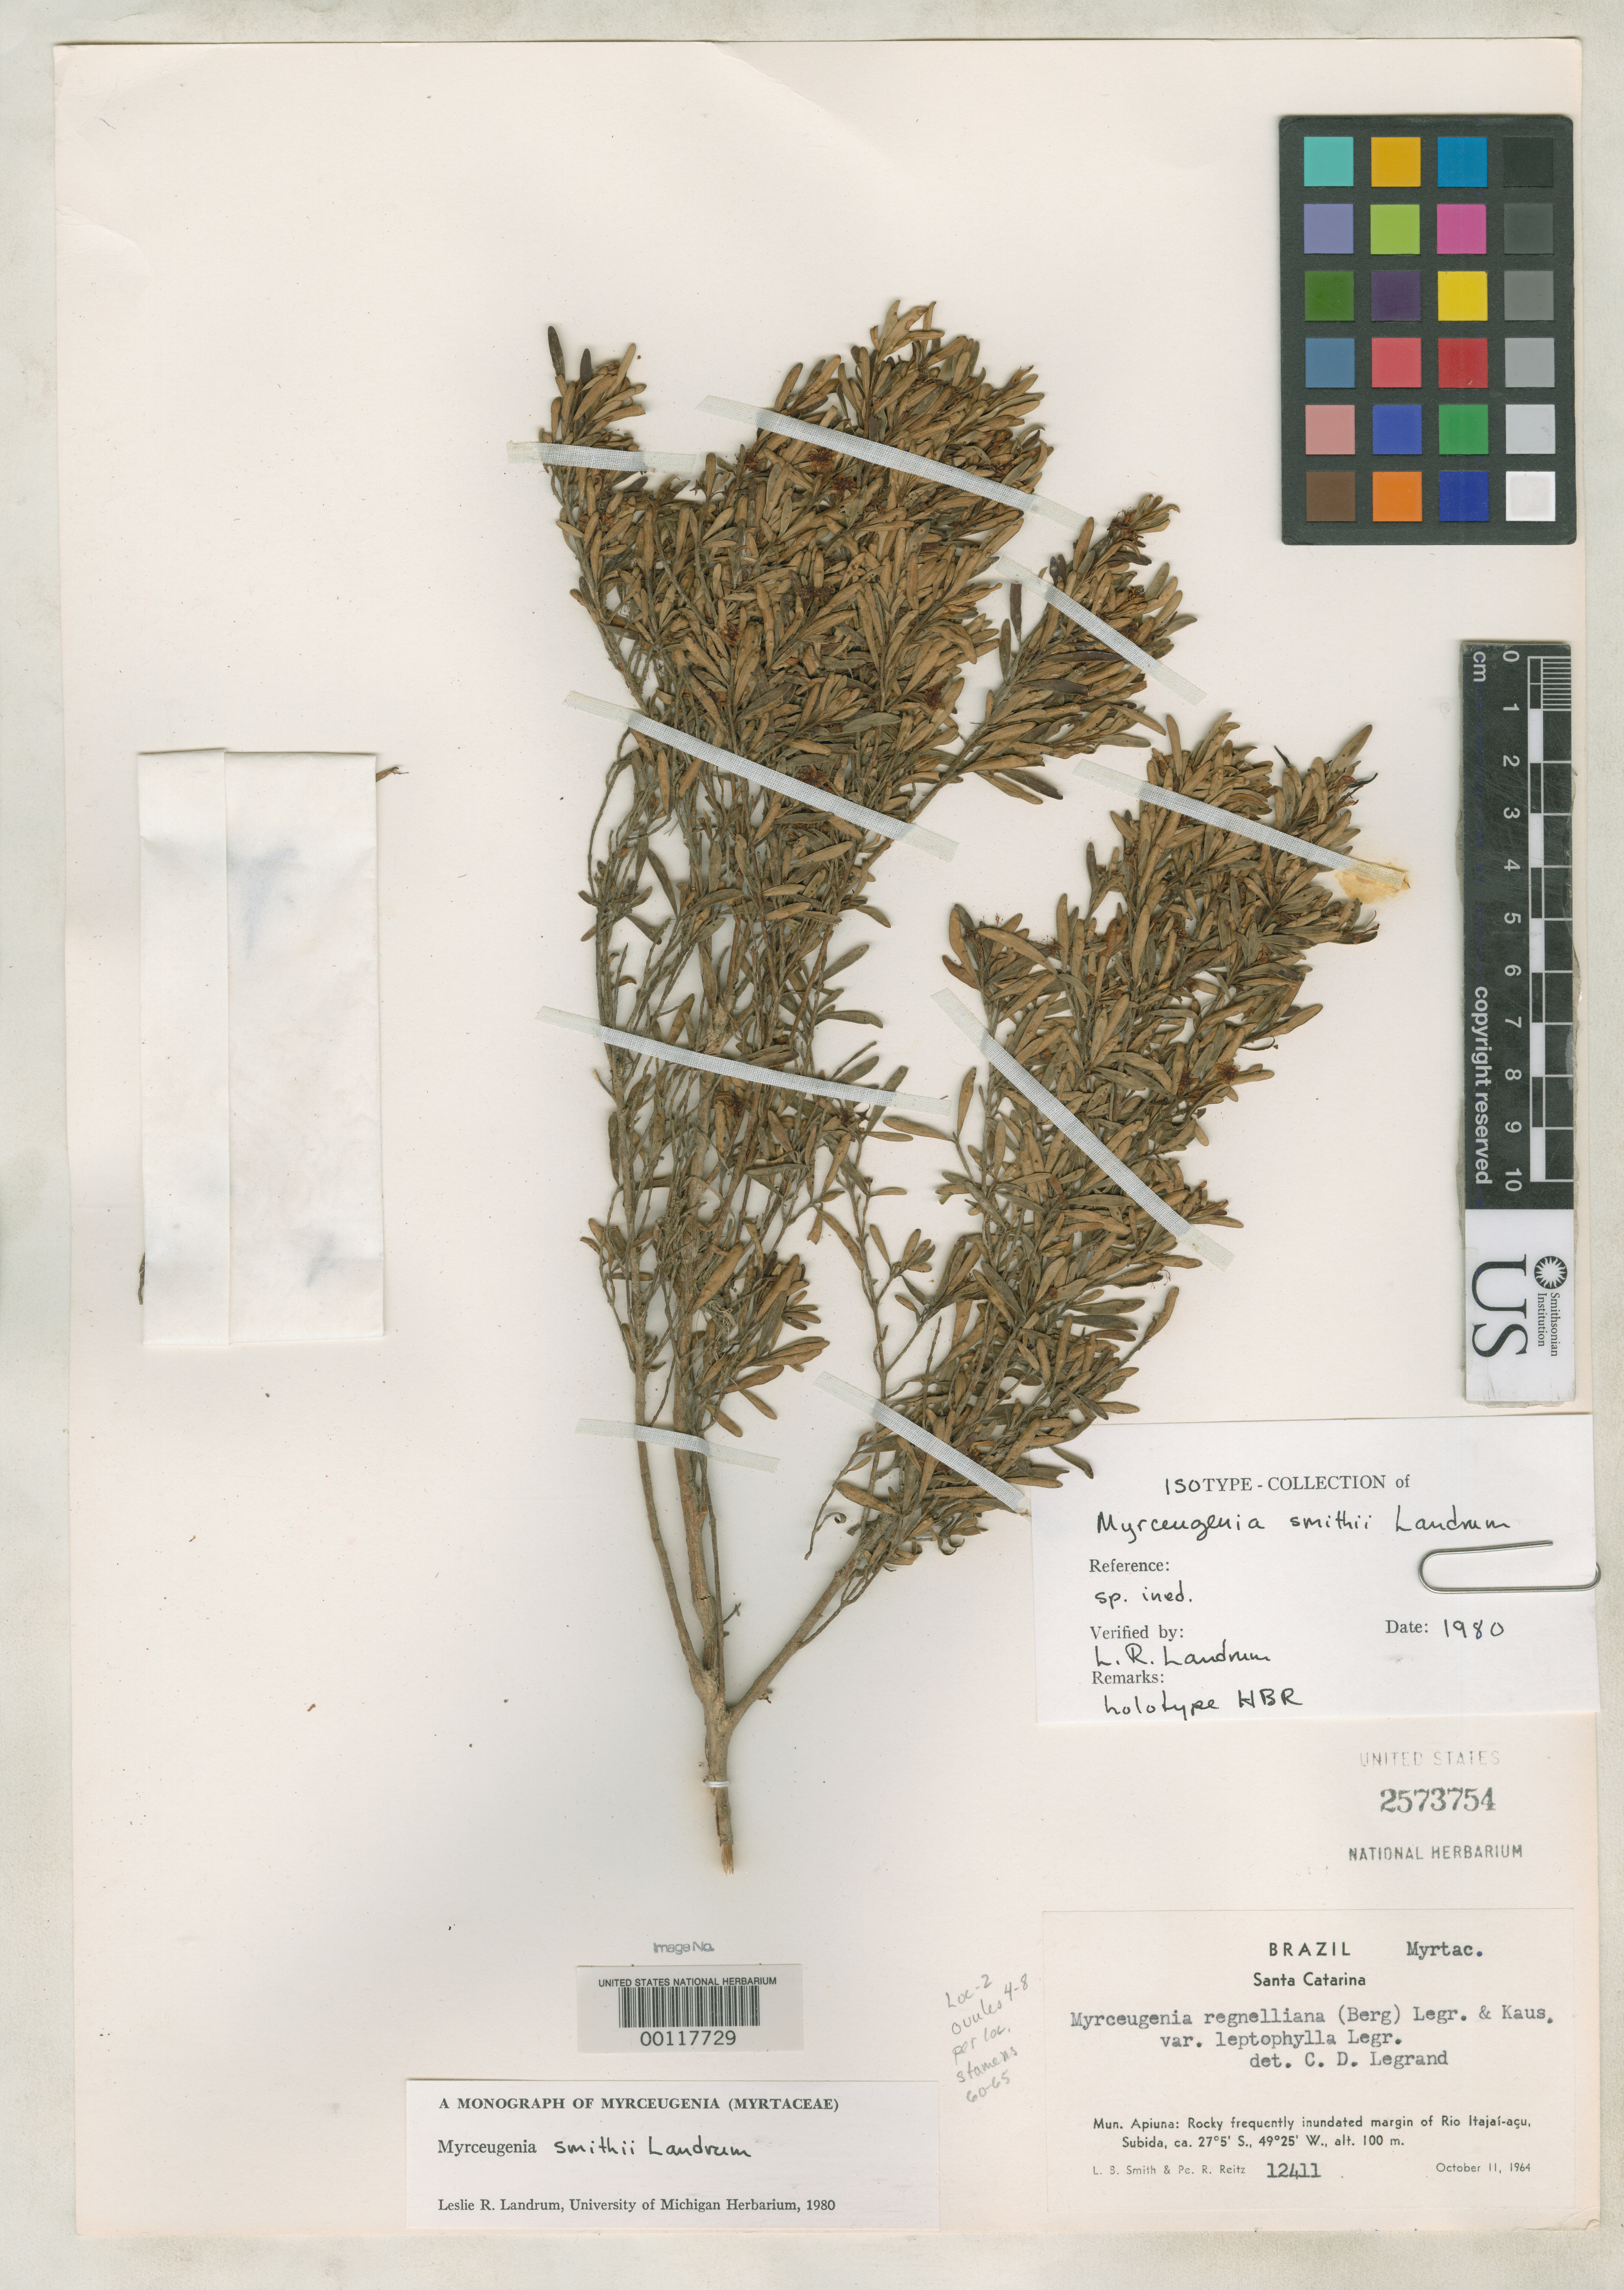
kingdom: Plantae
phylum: Tracheophyta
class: Magnoliopsida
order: Myrtales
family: Myrtaceae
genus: Myrceugenia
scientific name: Myrceugenia smithii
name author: Landrum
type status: Isotype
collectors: L. Smith & R. Reitz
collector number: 12411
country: Brazil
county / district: Apiuna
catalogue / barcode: US 2573754